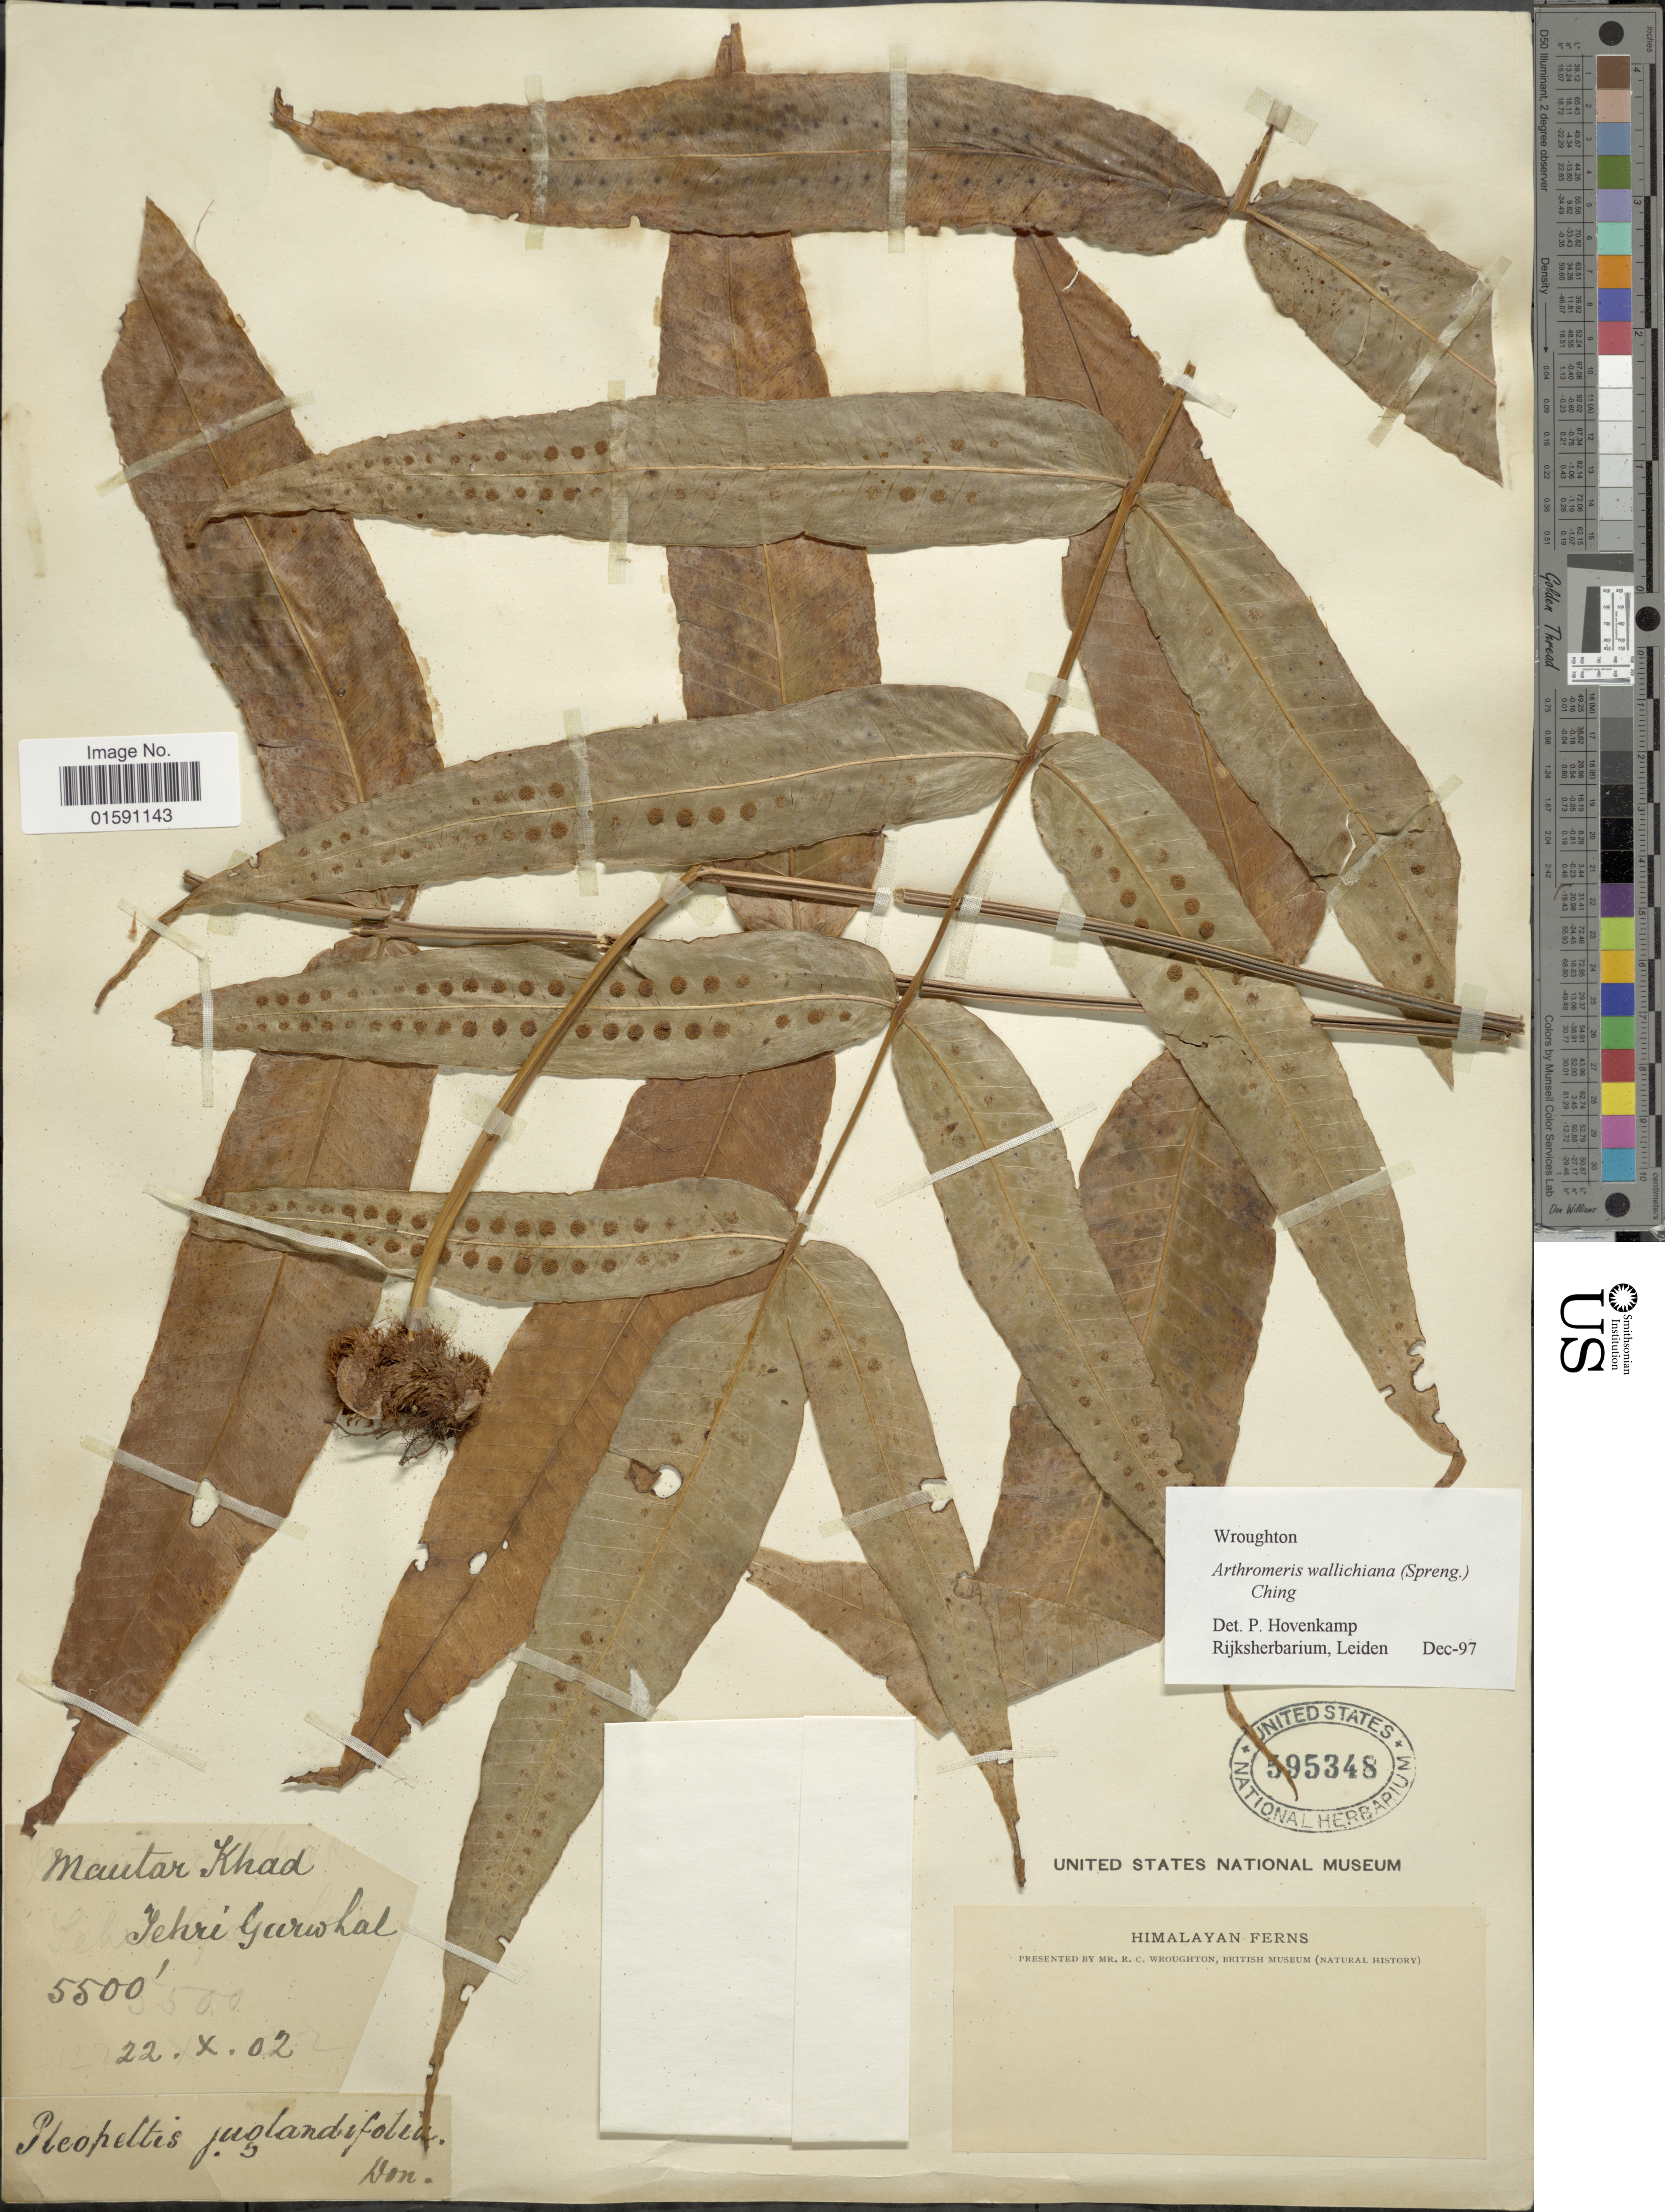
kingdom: Plantae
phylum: Tracheophyta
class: Polypodiopsida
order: Polypodiales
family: Polypodiaceae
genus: Arthromeris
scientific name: Arthromeris wallichiana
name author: (Spreng.) Ching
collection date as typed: Transcribed d/m/y: 22/10/2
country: India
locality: Himalayan Ferns, Mautar Kahd, Theri Gurwhal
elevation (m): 1676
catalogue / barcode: US 595348